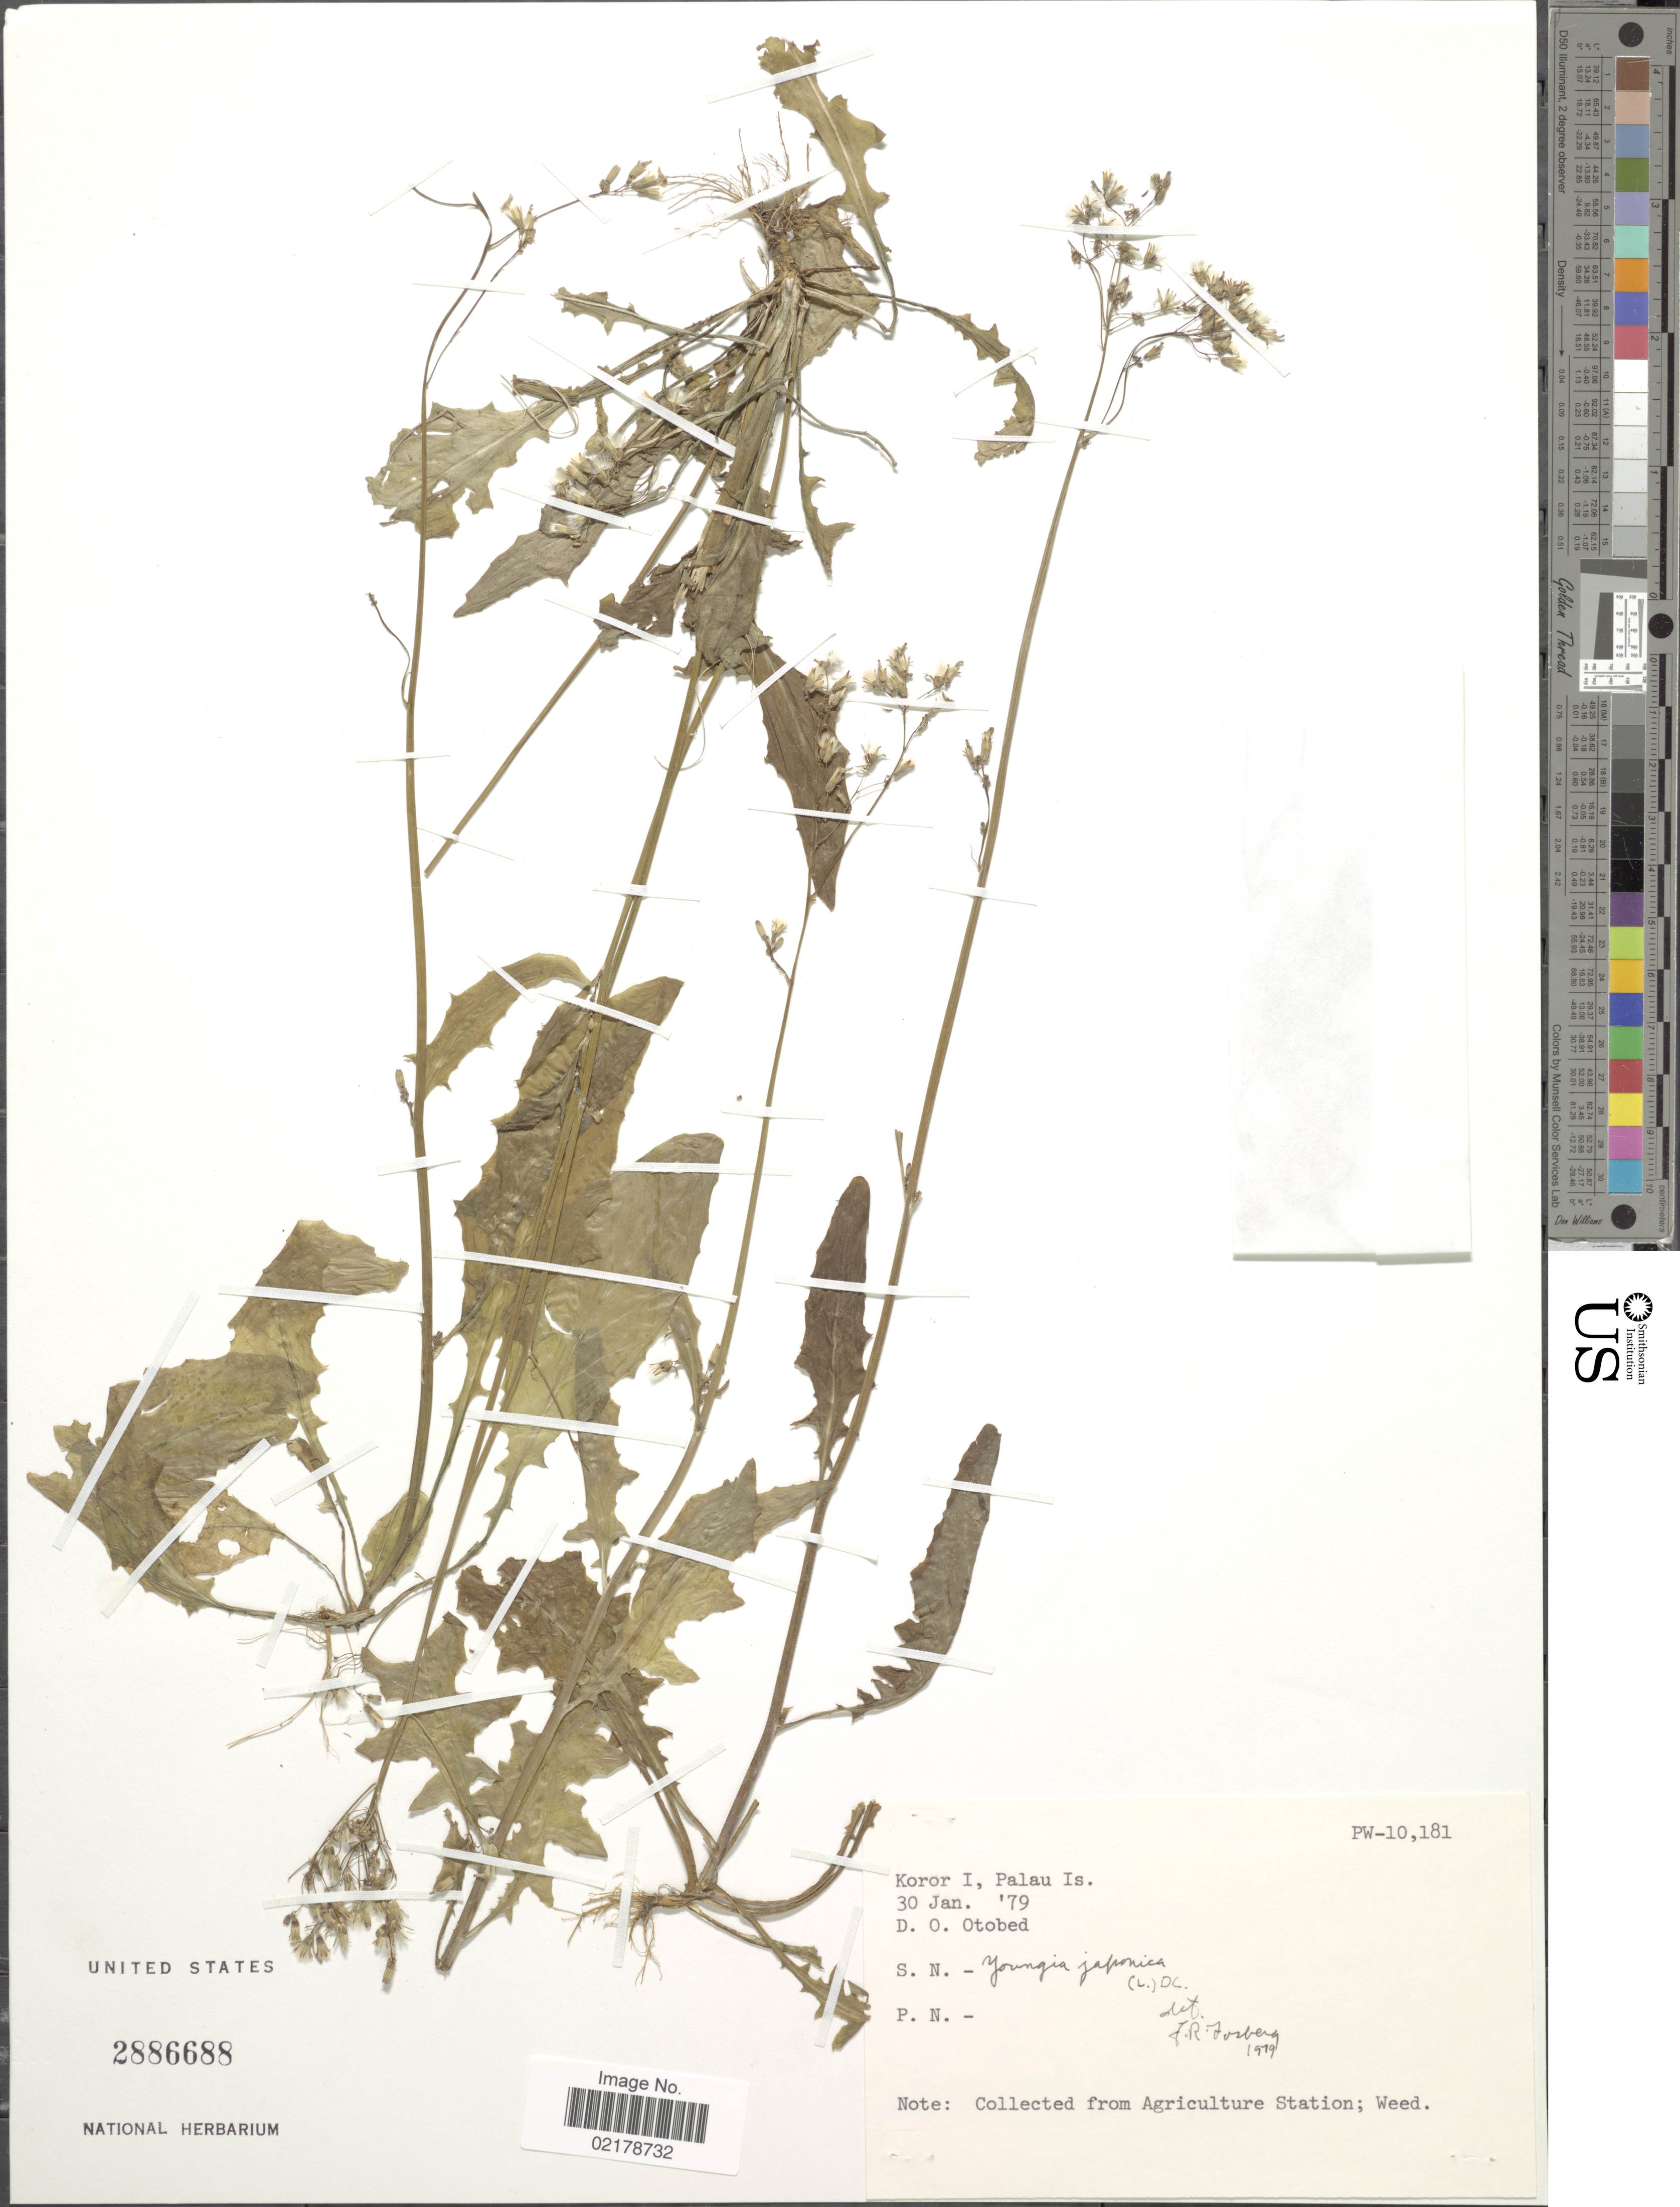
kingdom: Plantae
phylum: Tracheophyta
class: Magnoliopsida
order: Asterales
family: Asteraceae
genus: Youngia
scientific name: Youngia japonica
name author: (L.) DC.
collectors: D. O. Otobed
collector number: PW-10/181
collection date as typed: Transcribed d/m/y: 30/1/79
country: Palau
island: Oreor [Koror]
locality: Koror I, Palau Is.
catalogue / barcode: US 2886688